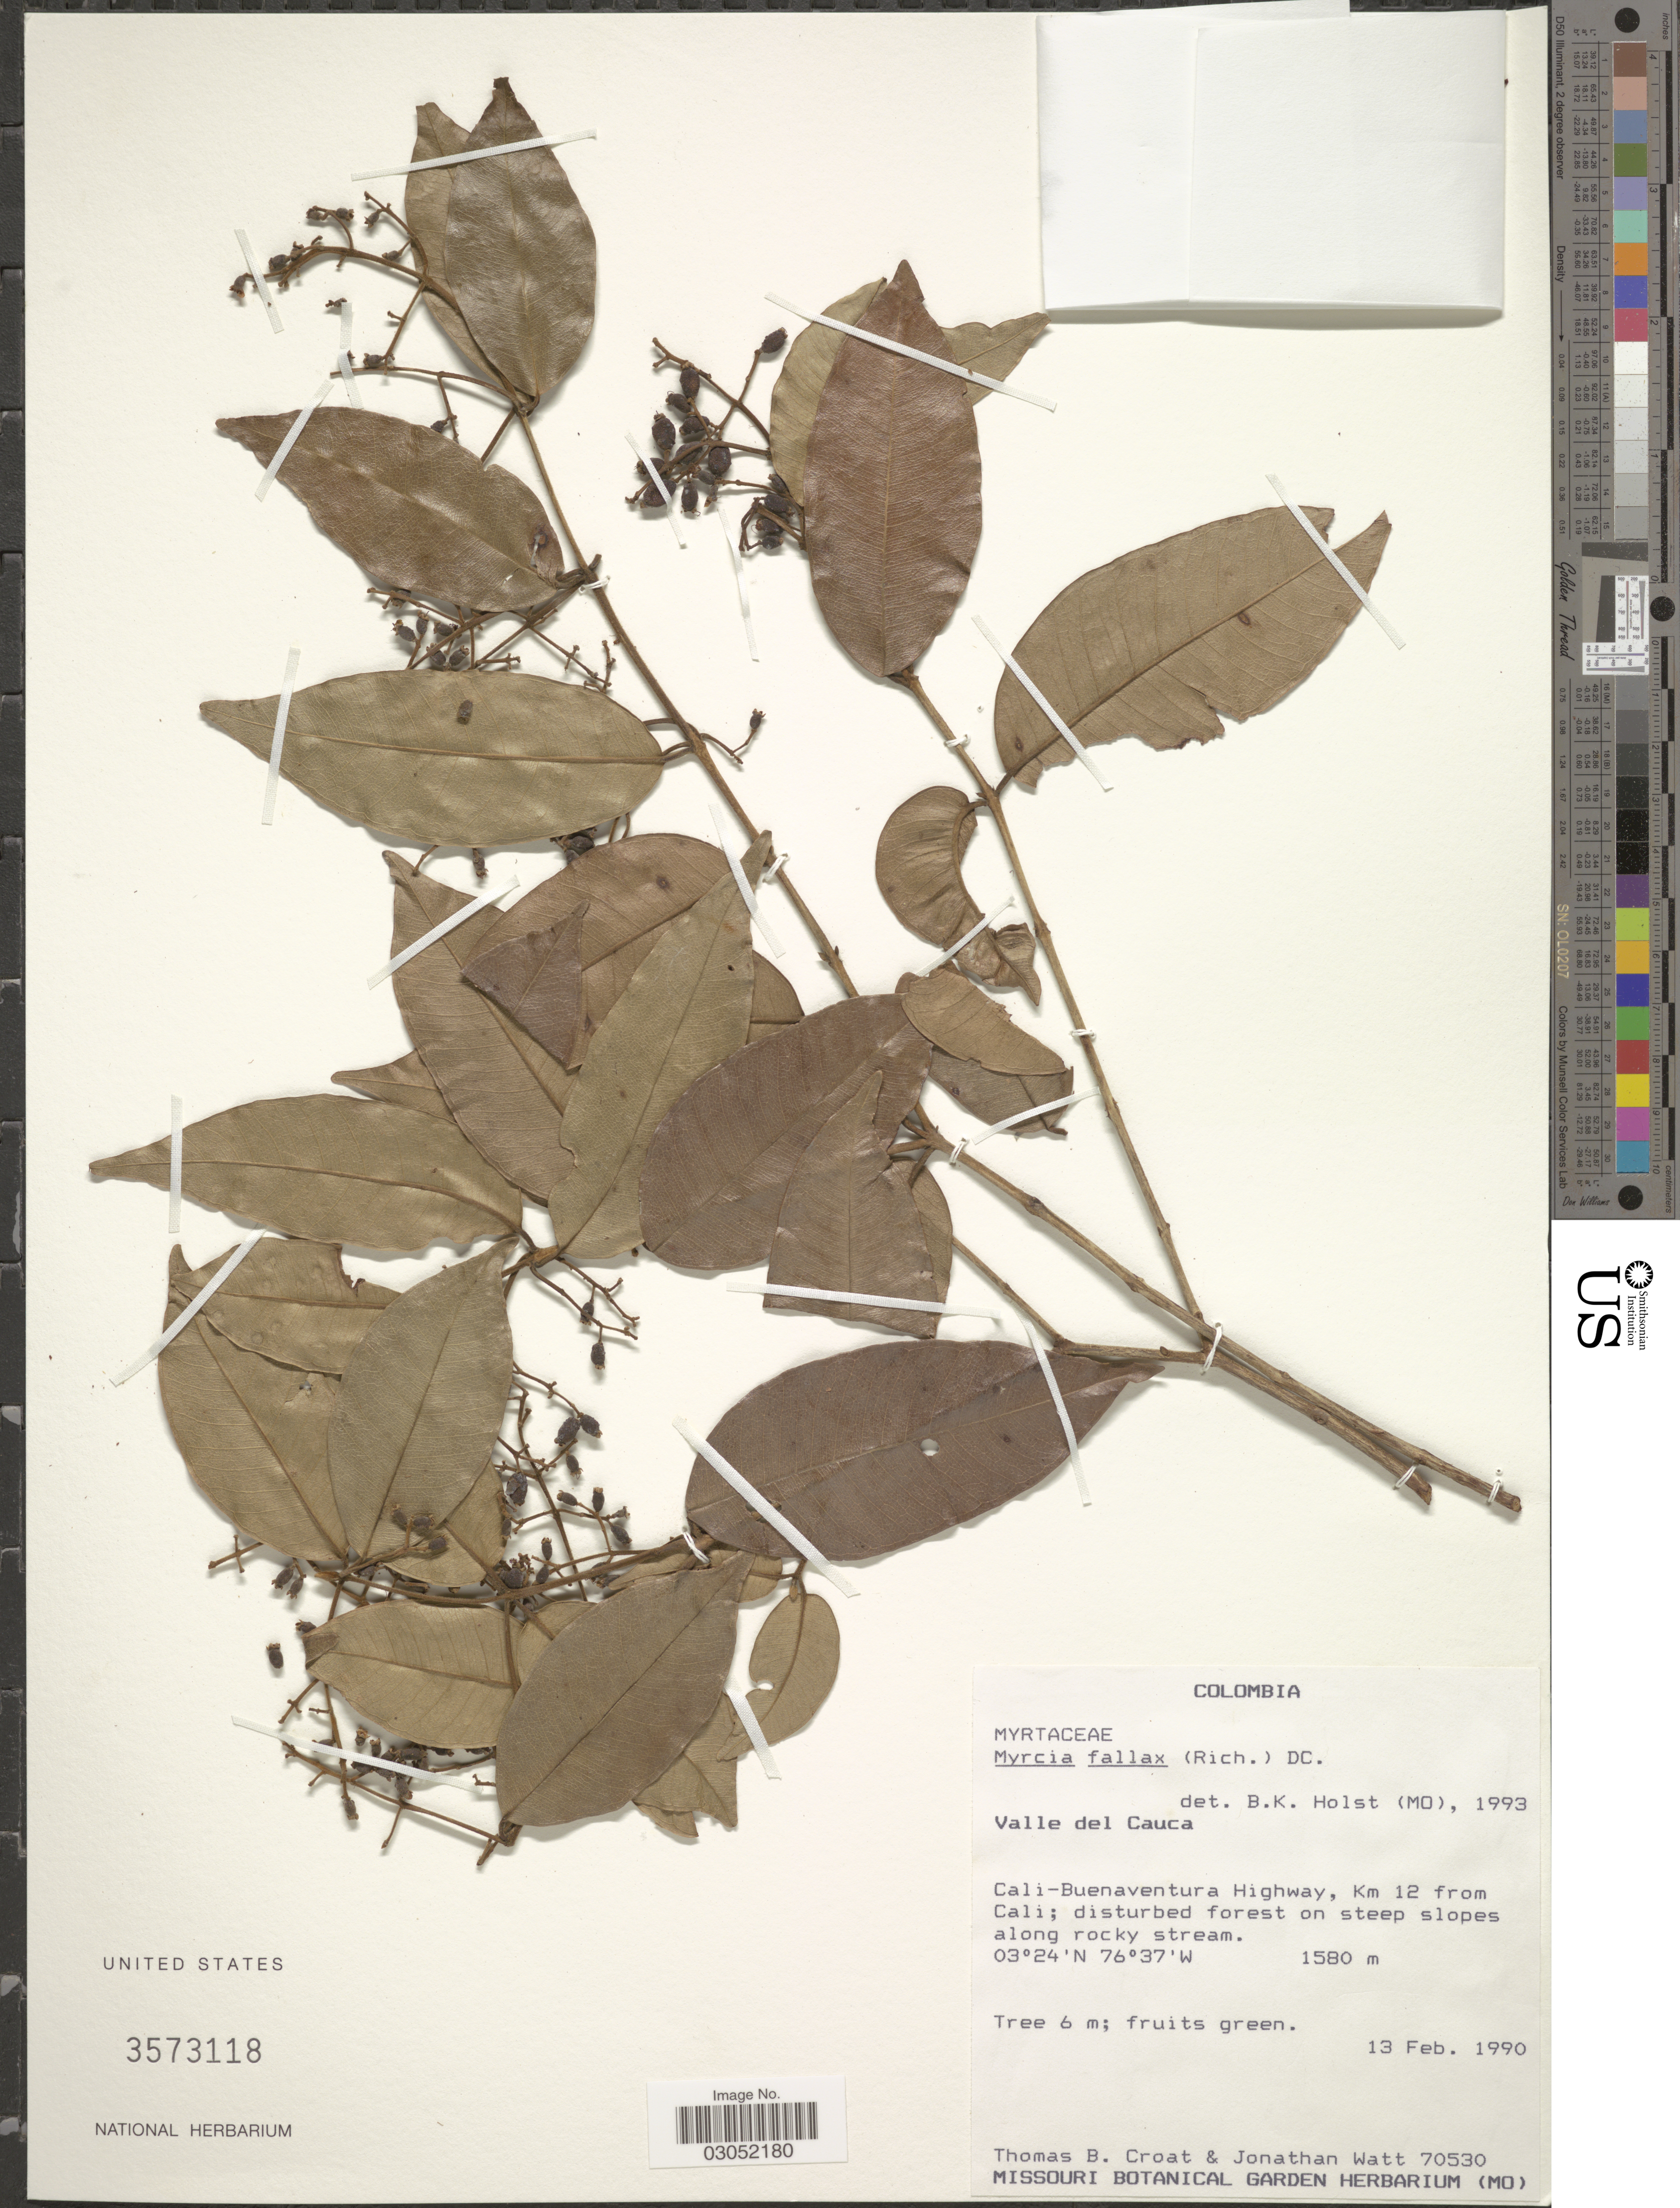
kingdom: Plantae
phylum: Tracheophyta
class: Magnoliopsida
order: Myrtales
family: Myrtaceae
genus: Myrcia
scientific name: Myrcia fallax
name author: (Rich.) DC.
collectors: T. B. Croat & J. Watt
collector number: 70530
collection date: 1990-02-13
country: Colombia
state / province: Valle del Cauca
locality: Cali-Buenaventura Highway, Km 12 from Cali.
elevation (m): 1580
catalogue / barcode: US 3573118